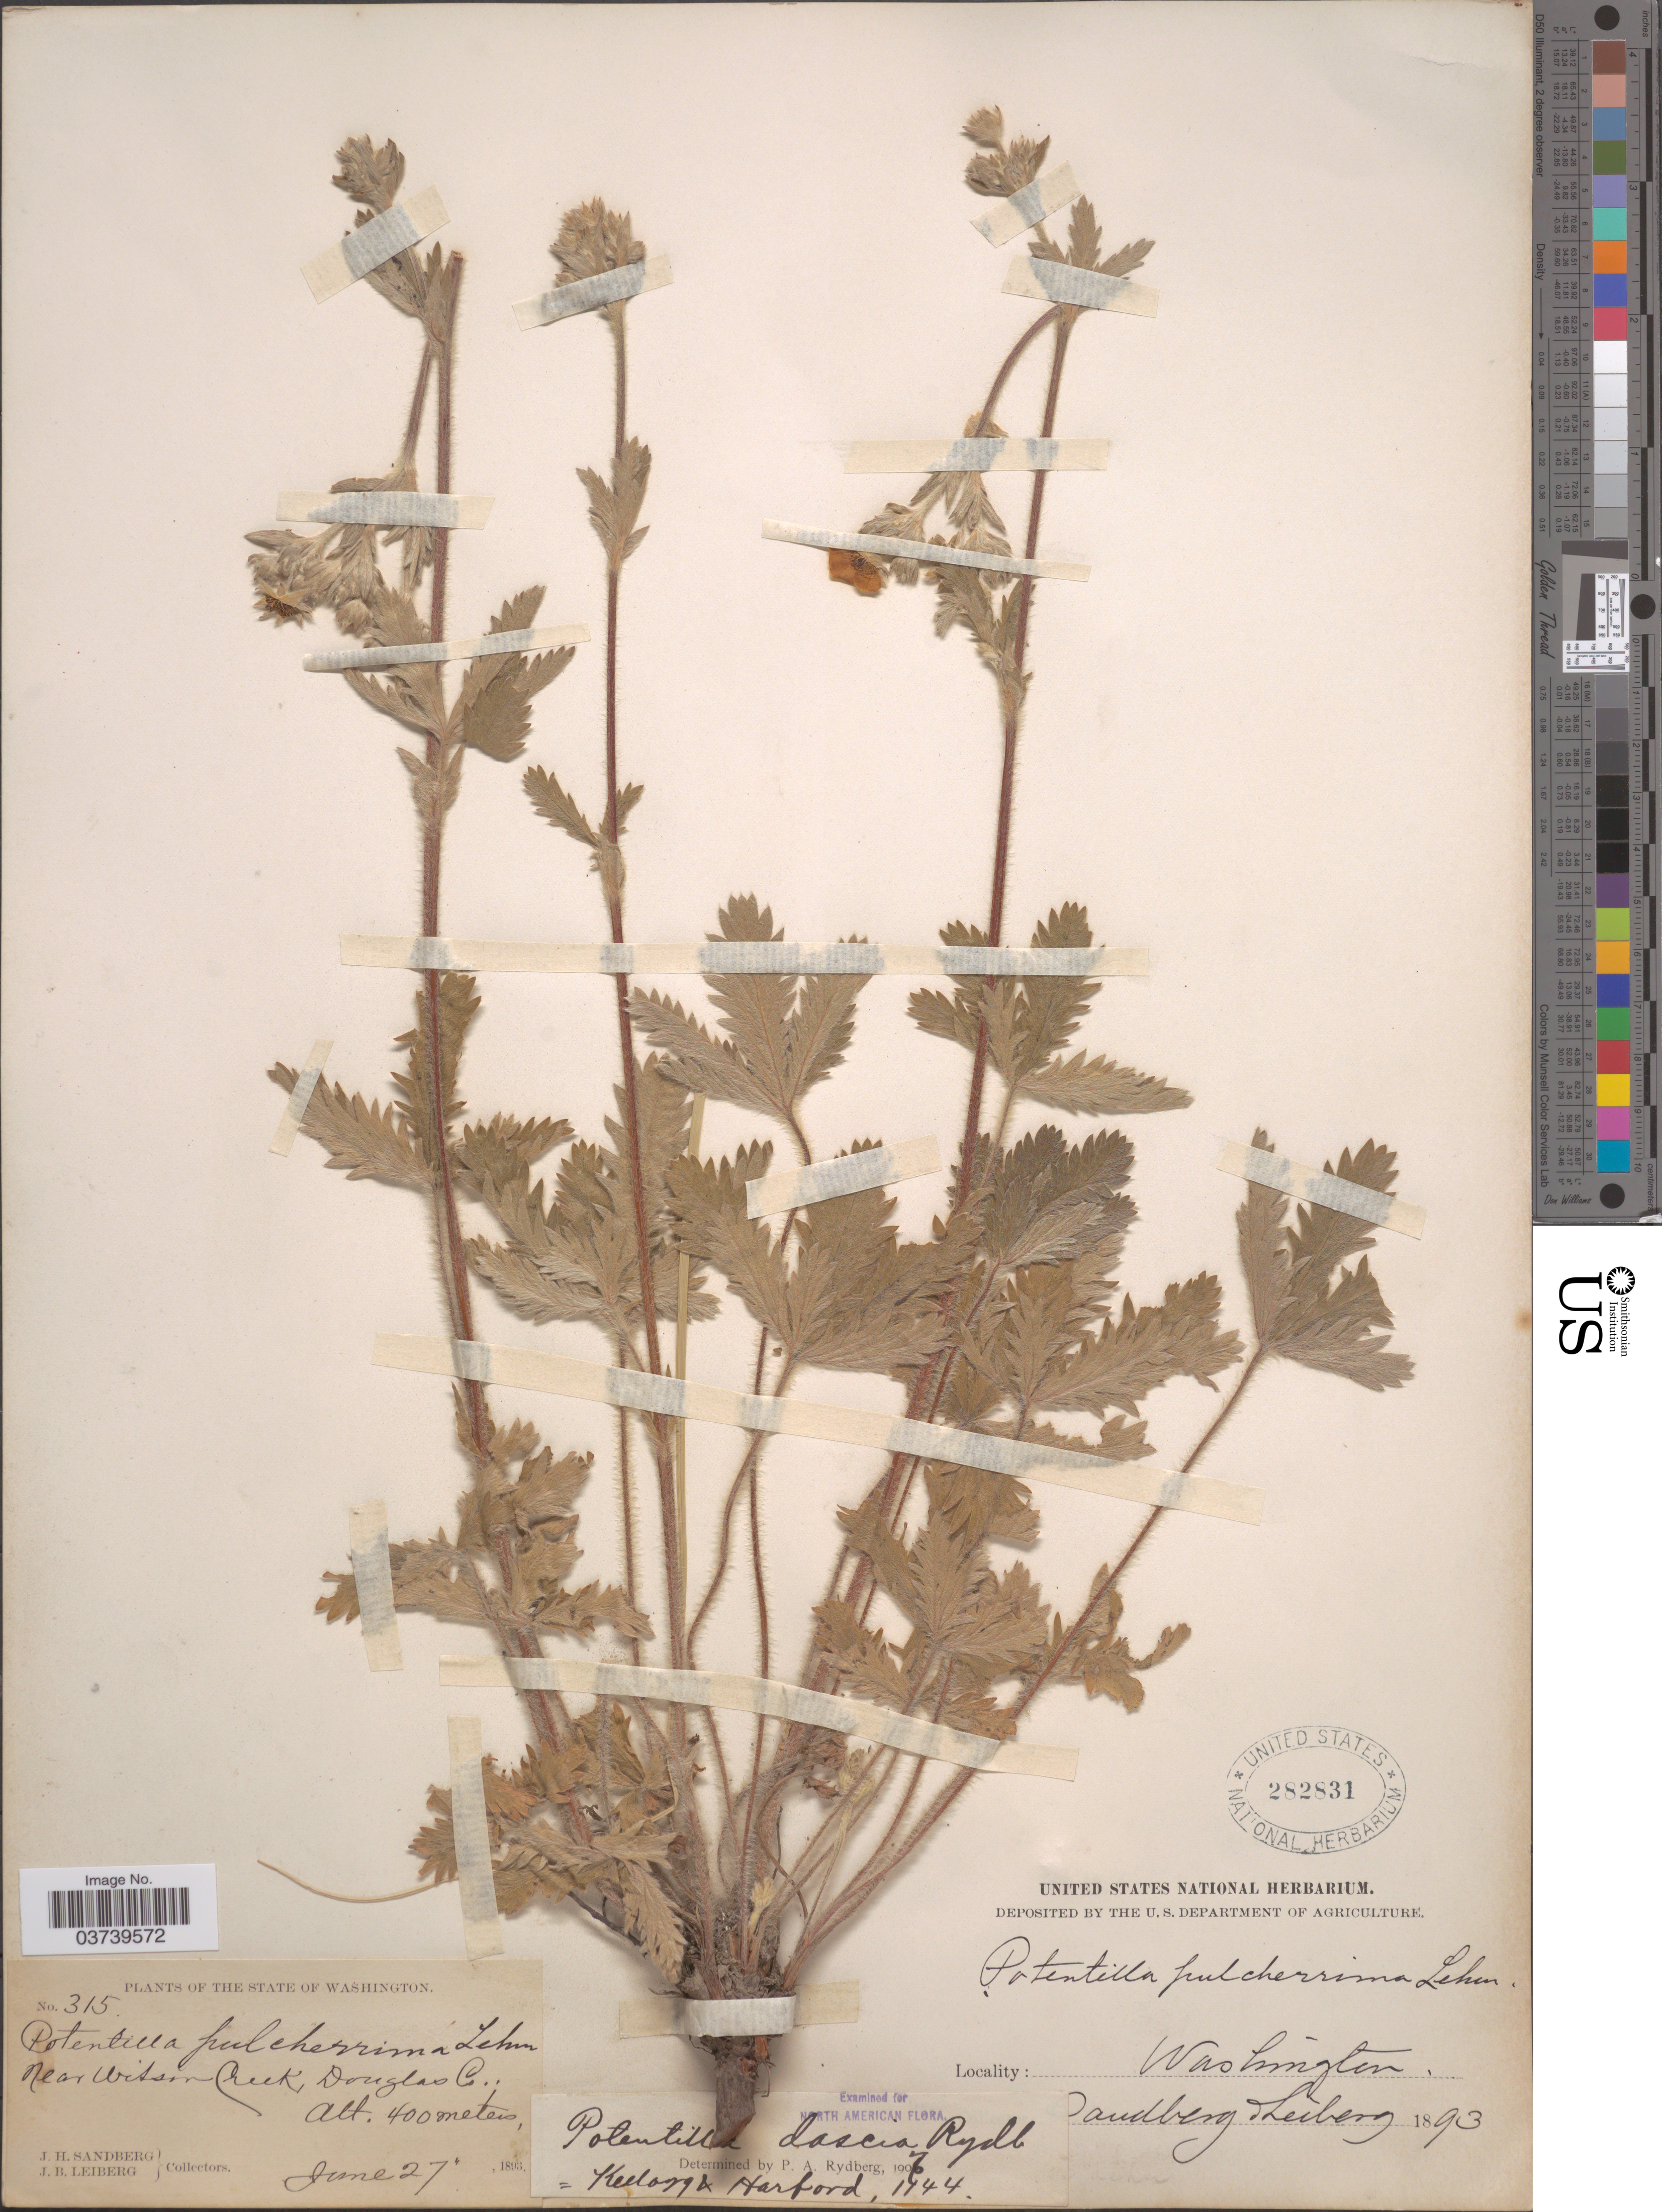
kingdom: Plantae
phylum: Tracheophyta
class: Magnoliopsida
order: Rosales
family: Rosaceae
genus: Potentilla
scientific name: Potentilla dascia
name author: Rydb.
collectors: J. H. Sandberg & J. B. Leiberg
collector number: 315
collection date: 1893-06-27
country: United States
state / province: Washington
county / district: Douglas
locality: Near Wilson Creek, Douglas Co.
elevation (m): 400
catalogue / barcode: US 282831